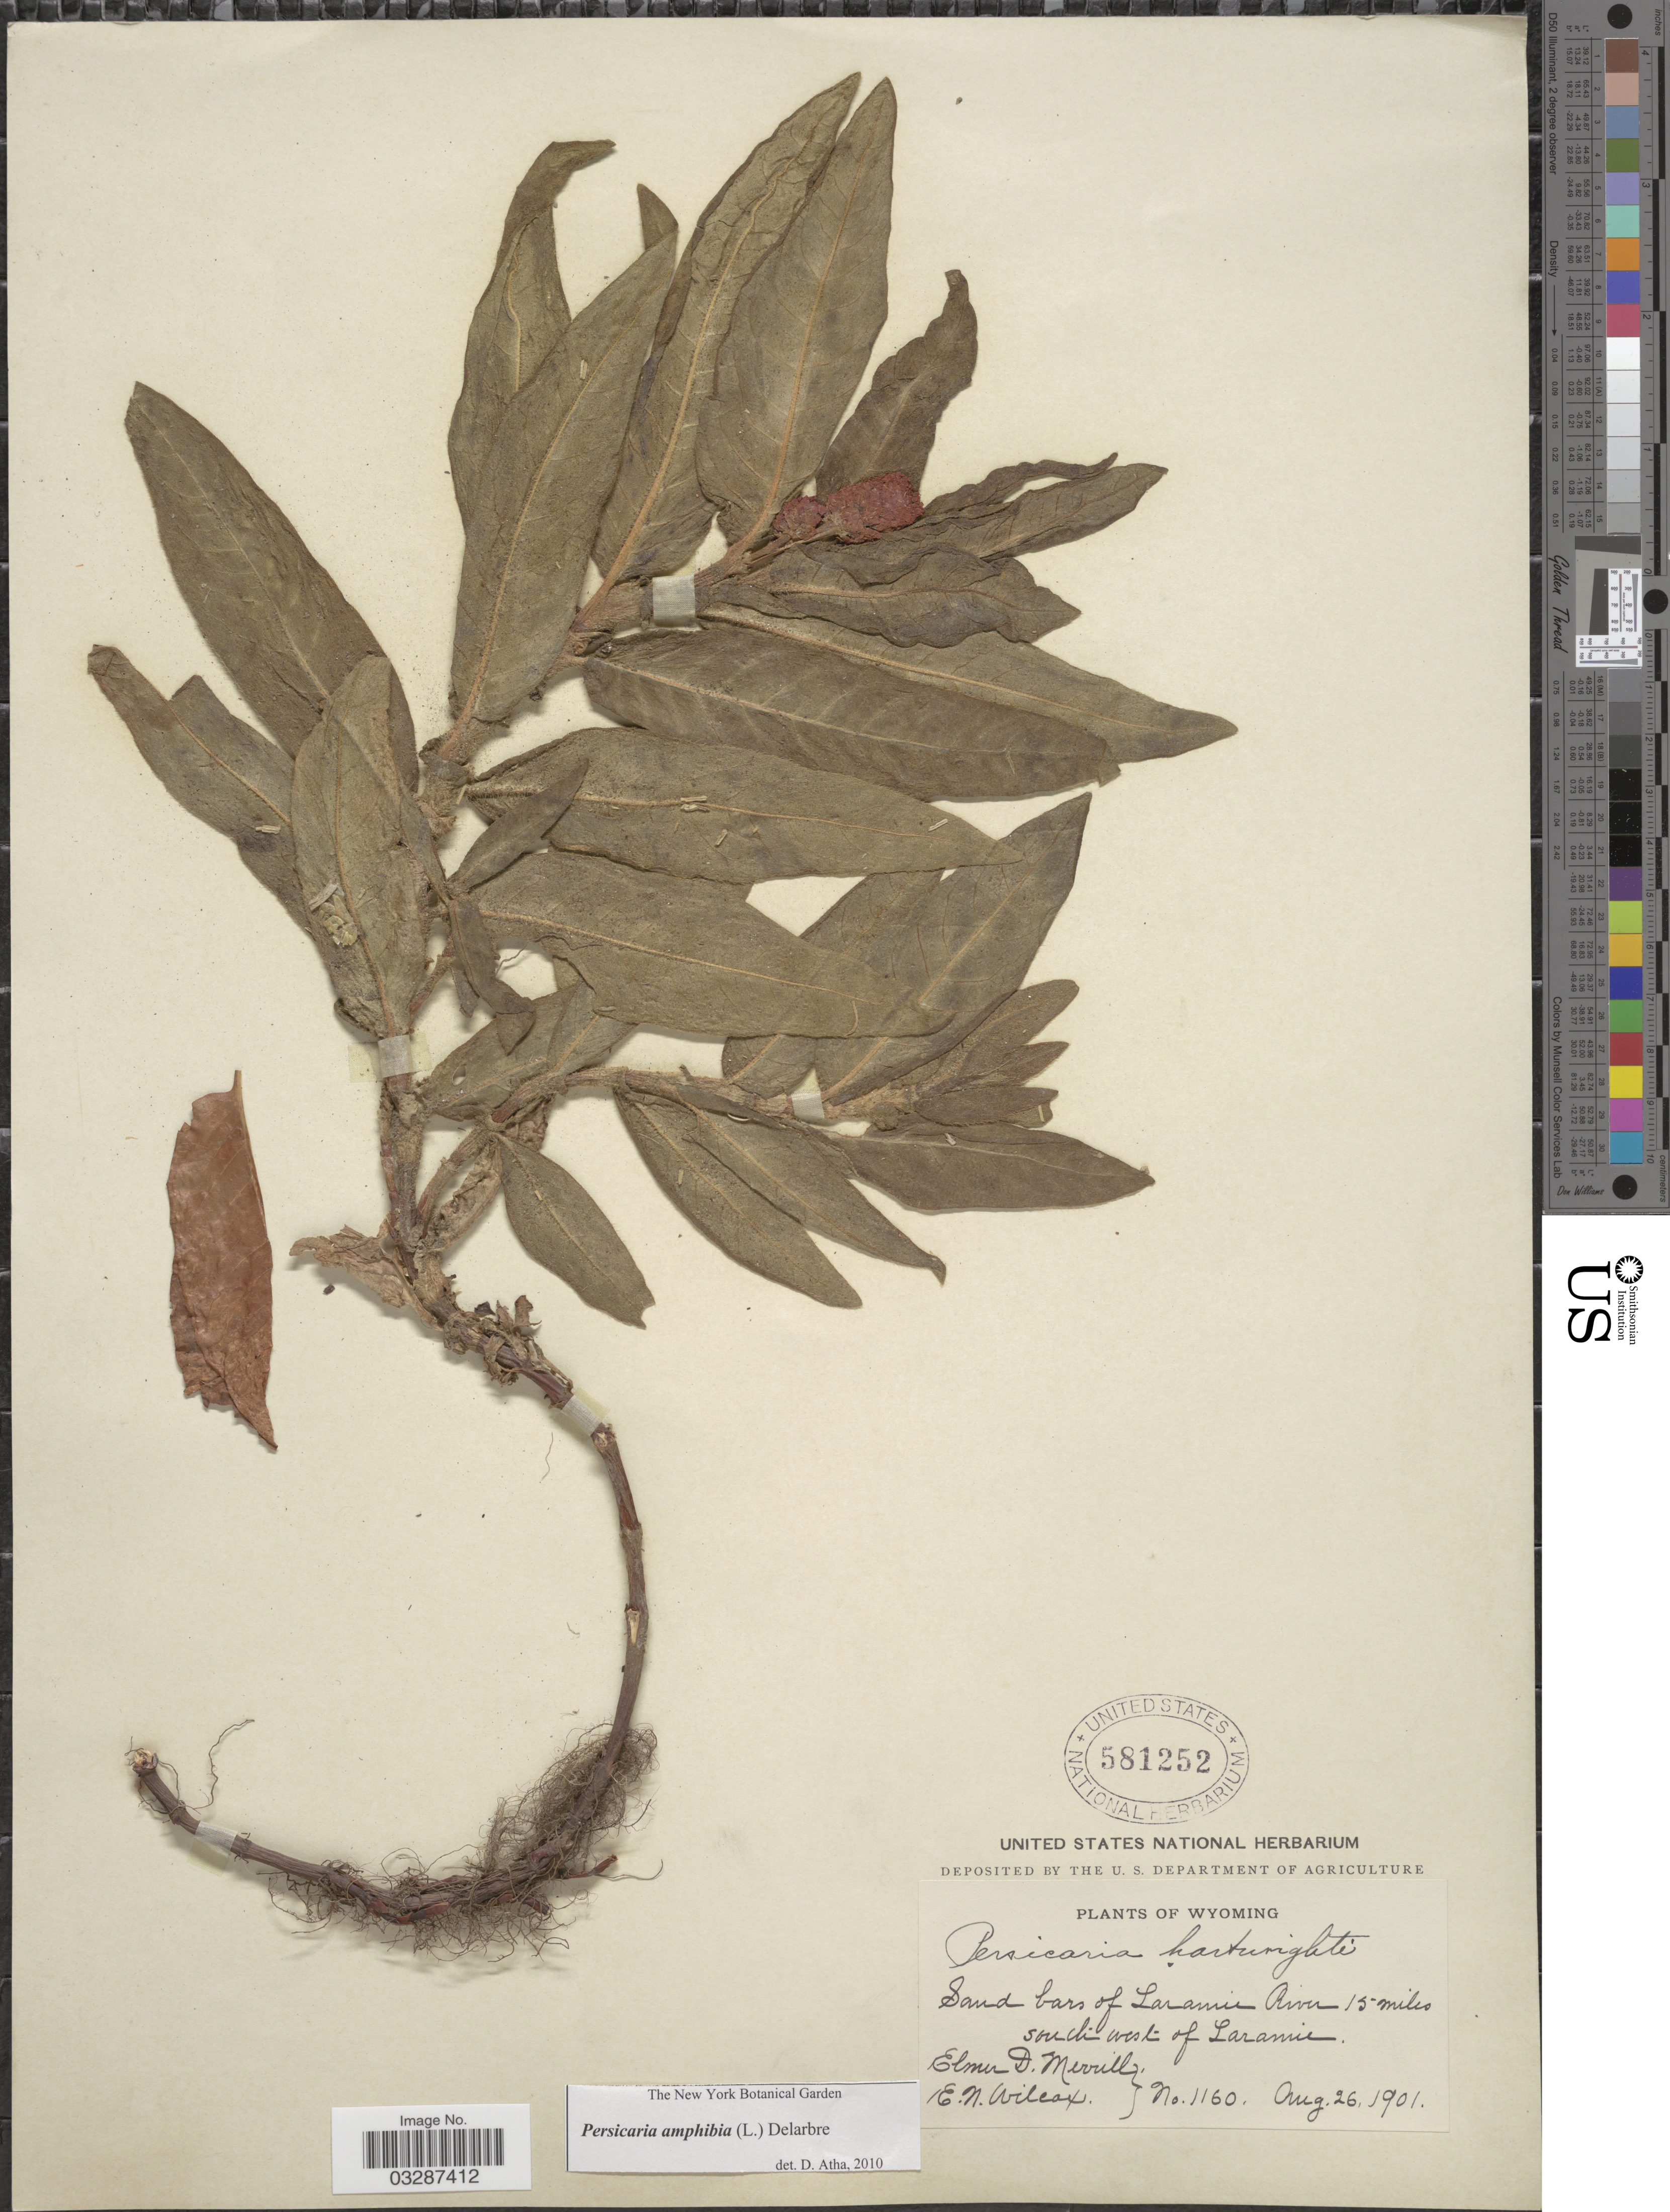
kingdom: Plantae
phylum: Tracheophyta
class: Magnoliopsida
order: Caryophyllales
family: Polygonaceae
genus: Persicaria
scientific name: Persicaria amphibia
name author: (L.) Delarbre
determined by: Atha, D. E.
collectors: E. D. Merrill & E. Wilcox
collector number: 1160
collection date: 1901-08-26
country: United States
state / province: Wyoming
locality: Sand bars of Laramie River 15 miles south west of Laramie.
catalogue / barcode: US 581252